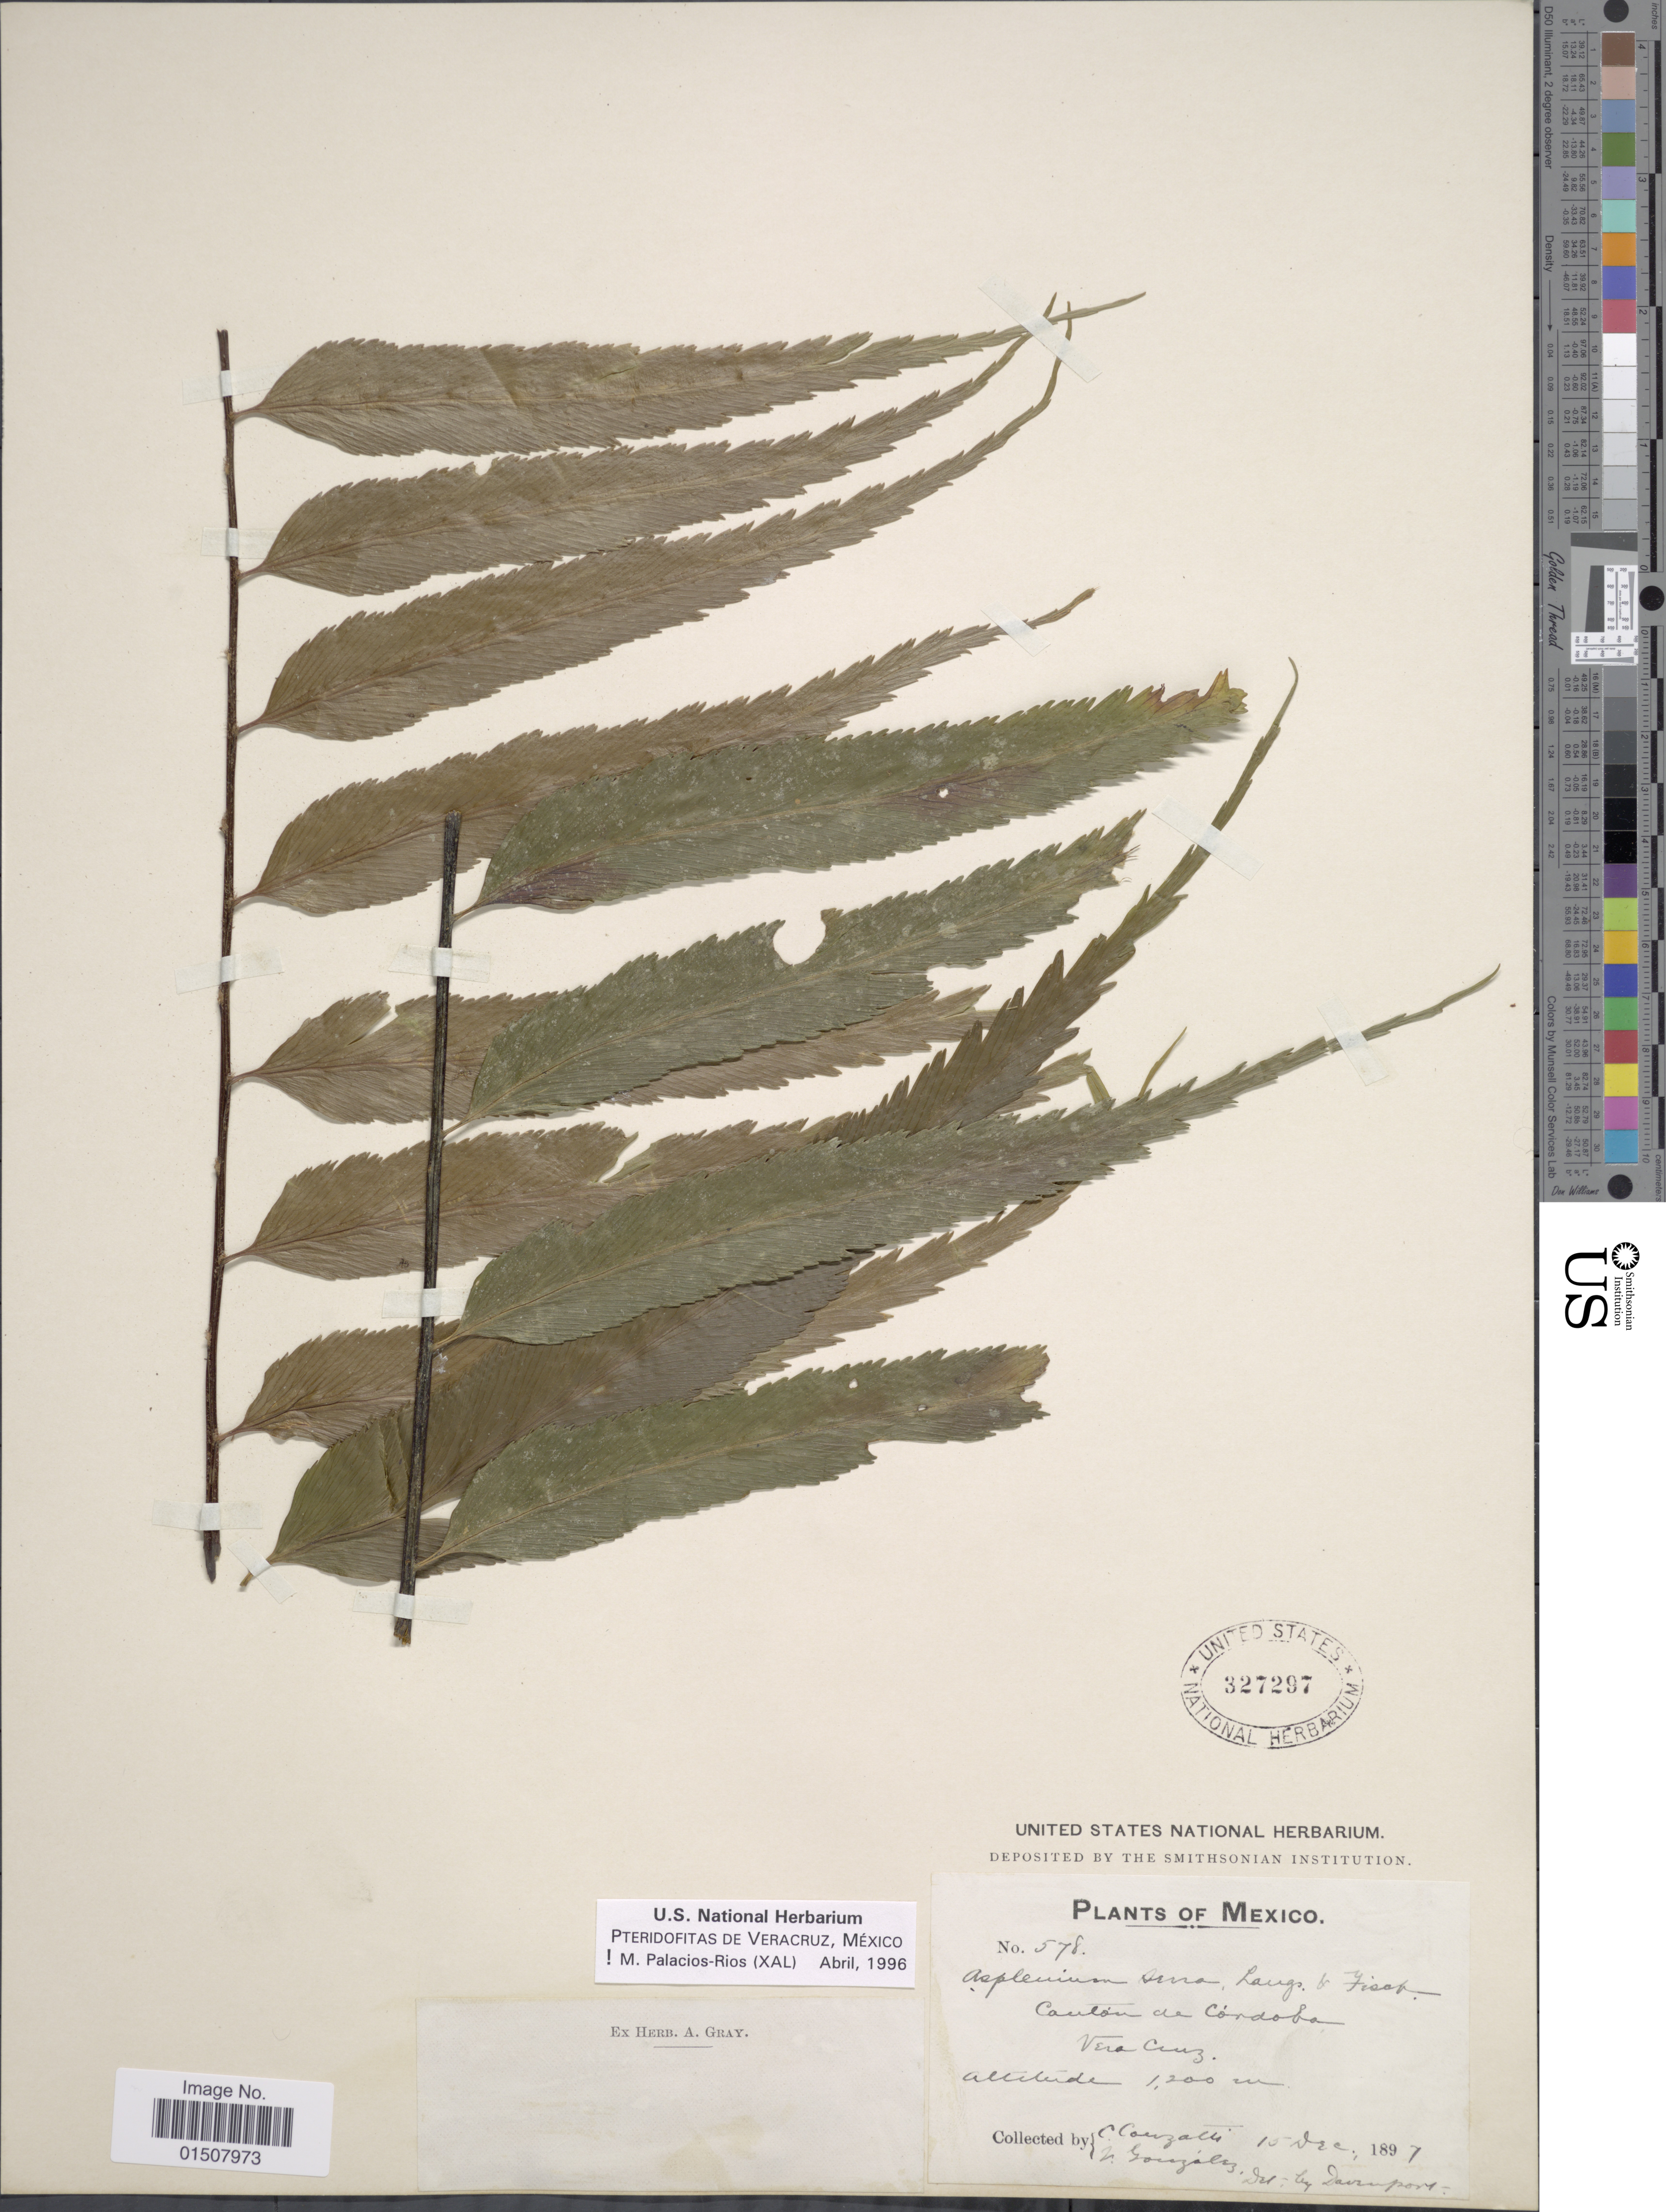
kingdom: Plantae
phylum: Tracheophyta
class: Polypodiopsida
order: Polypodiales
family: Aspleniaceae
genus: Asplenium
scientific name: Asplenium serra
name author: Langsd. & Fisch.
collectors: C. Couzatti & V. Gonzales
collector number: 578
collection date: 1897-12-15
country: Mexico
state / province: Veracruz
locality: Caution de Cordoba Vera Cruz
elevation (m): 1200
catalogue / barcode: US 327297